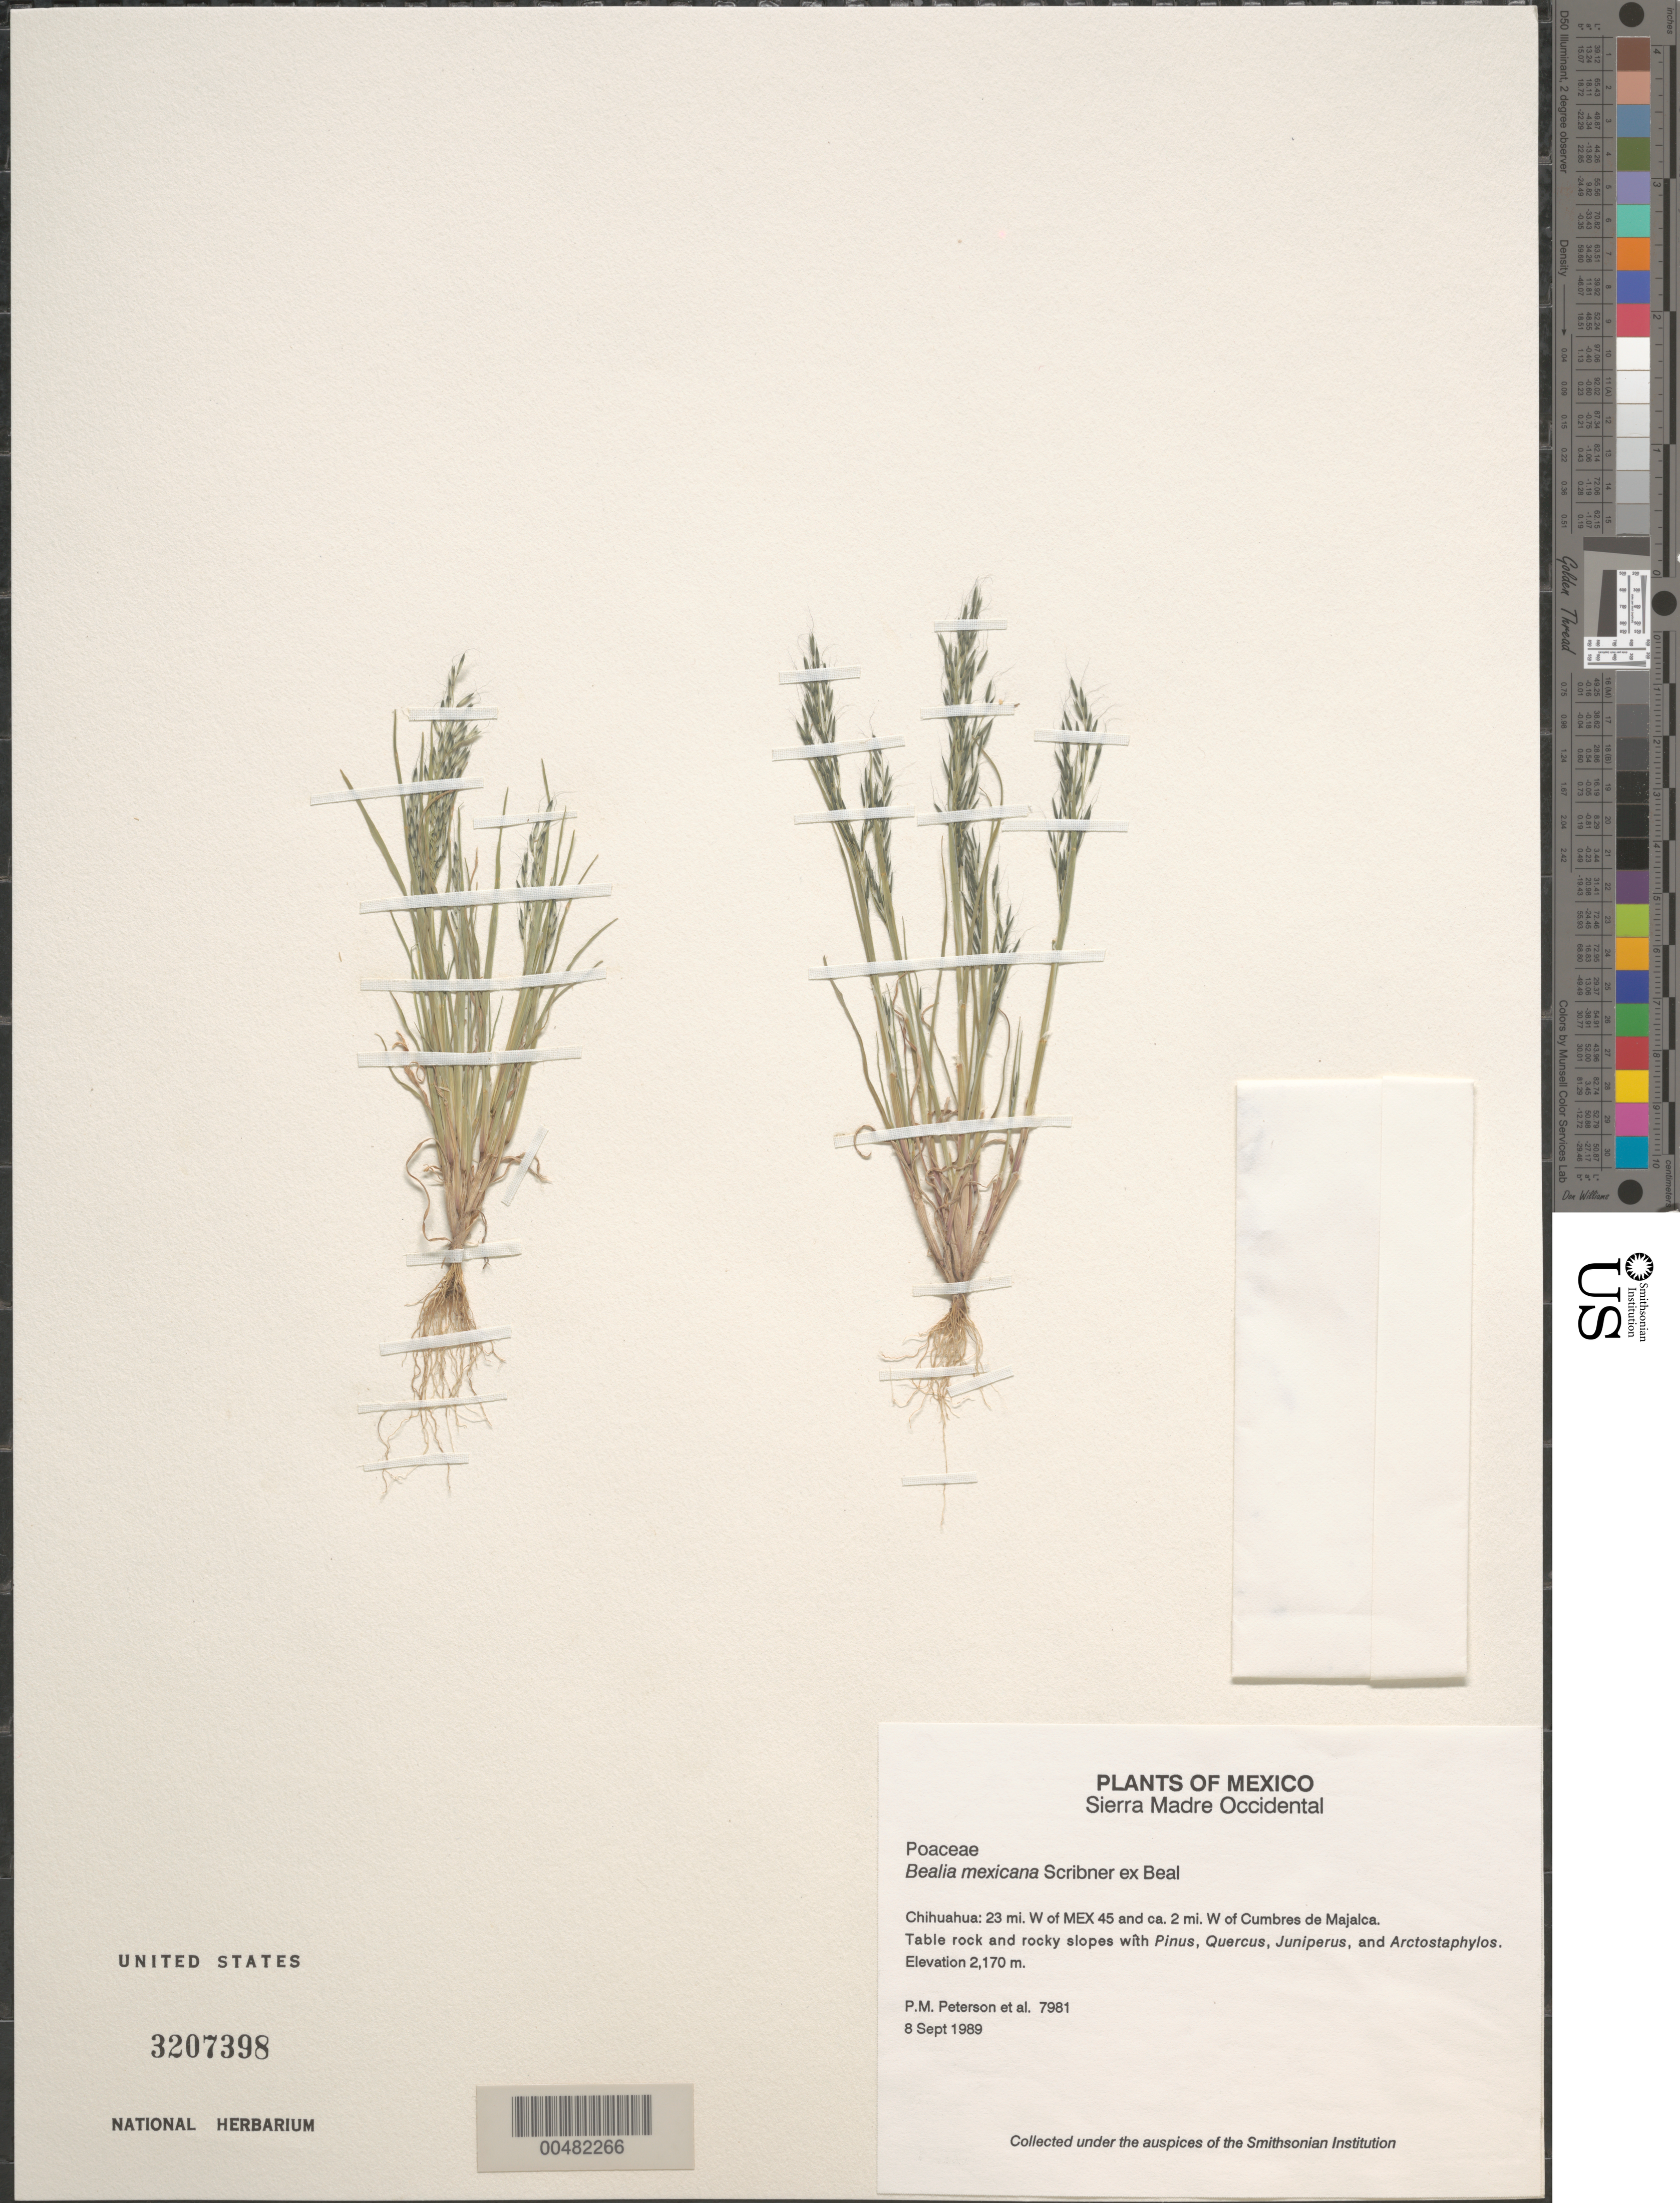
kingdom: Plantae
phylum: Tracheophyta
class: Liliopsida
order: Poales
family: Poaceae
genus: Bealia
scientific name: Bealia mexicana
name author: Scribn. in Hack.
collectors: P. M. Peterson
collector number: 7981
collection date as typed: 8 Sep 1989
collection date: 1989-09-08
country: Mexico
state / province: Chihuahua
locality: Sierra Madre Occidental, 23 mi W of Mex 45 and ca 2 mi W of Cumbres de Majalca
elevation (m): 2170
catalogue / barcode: US 3207398